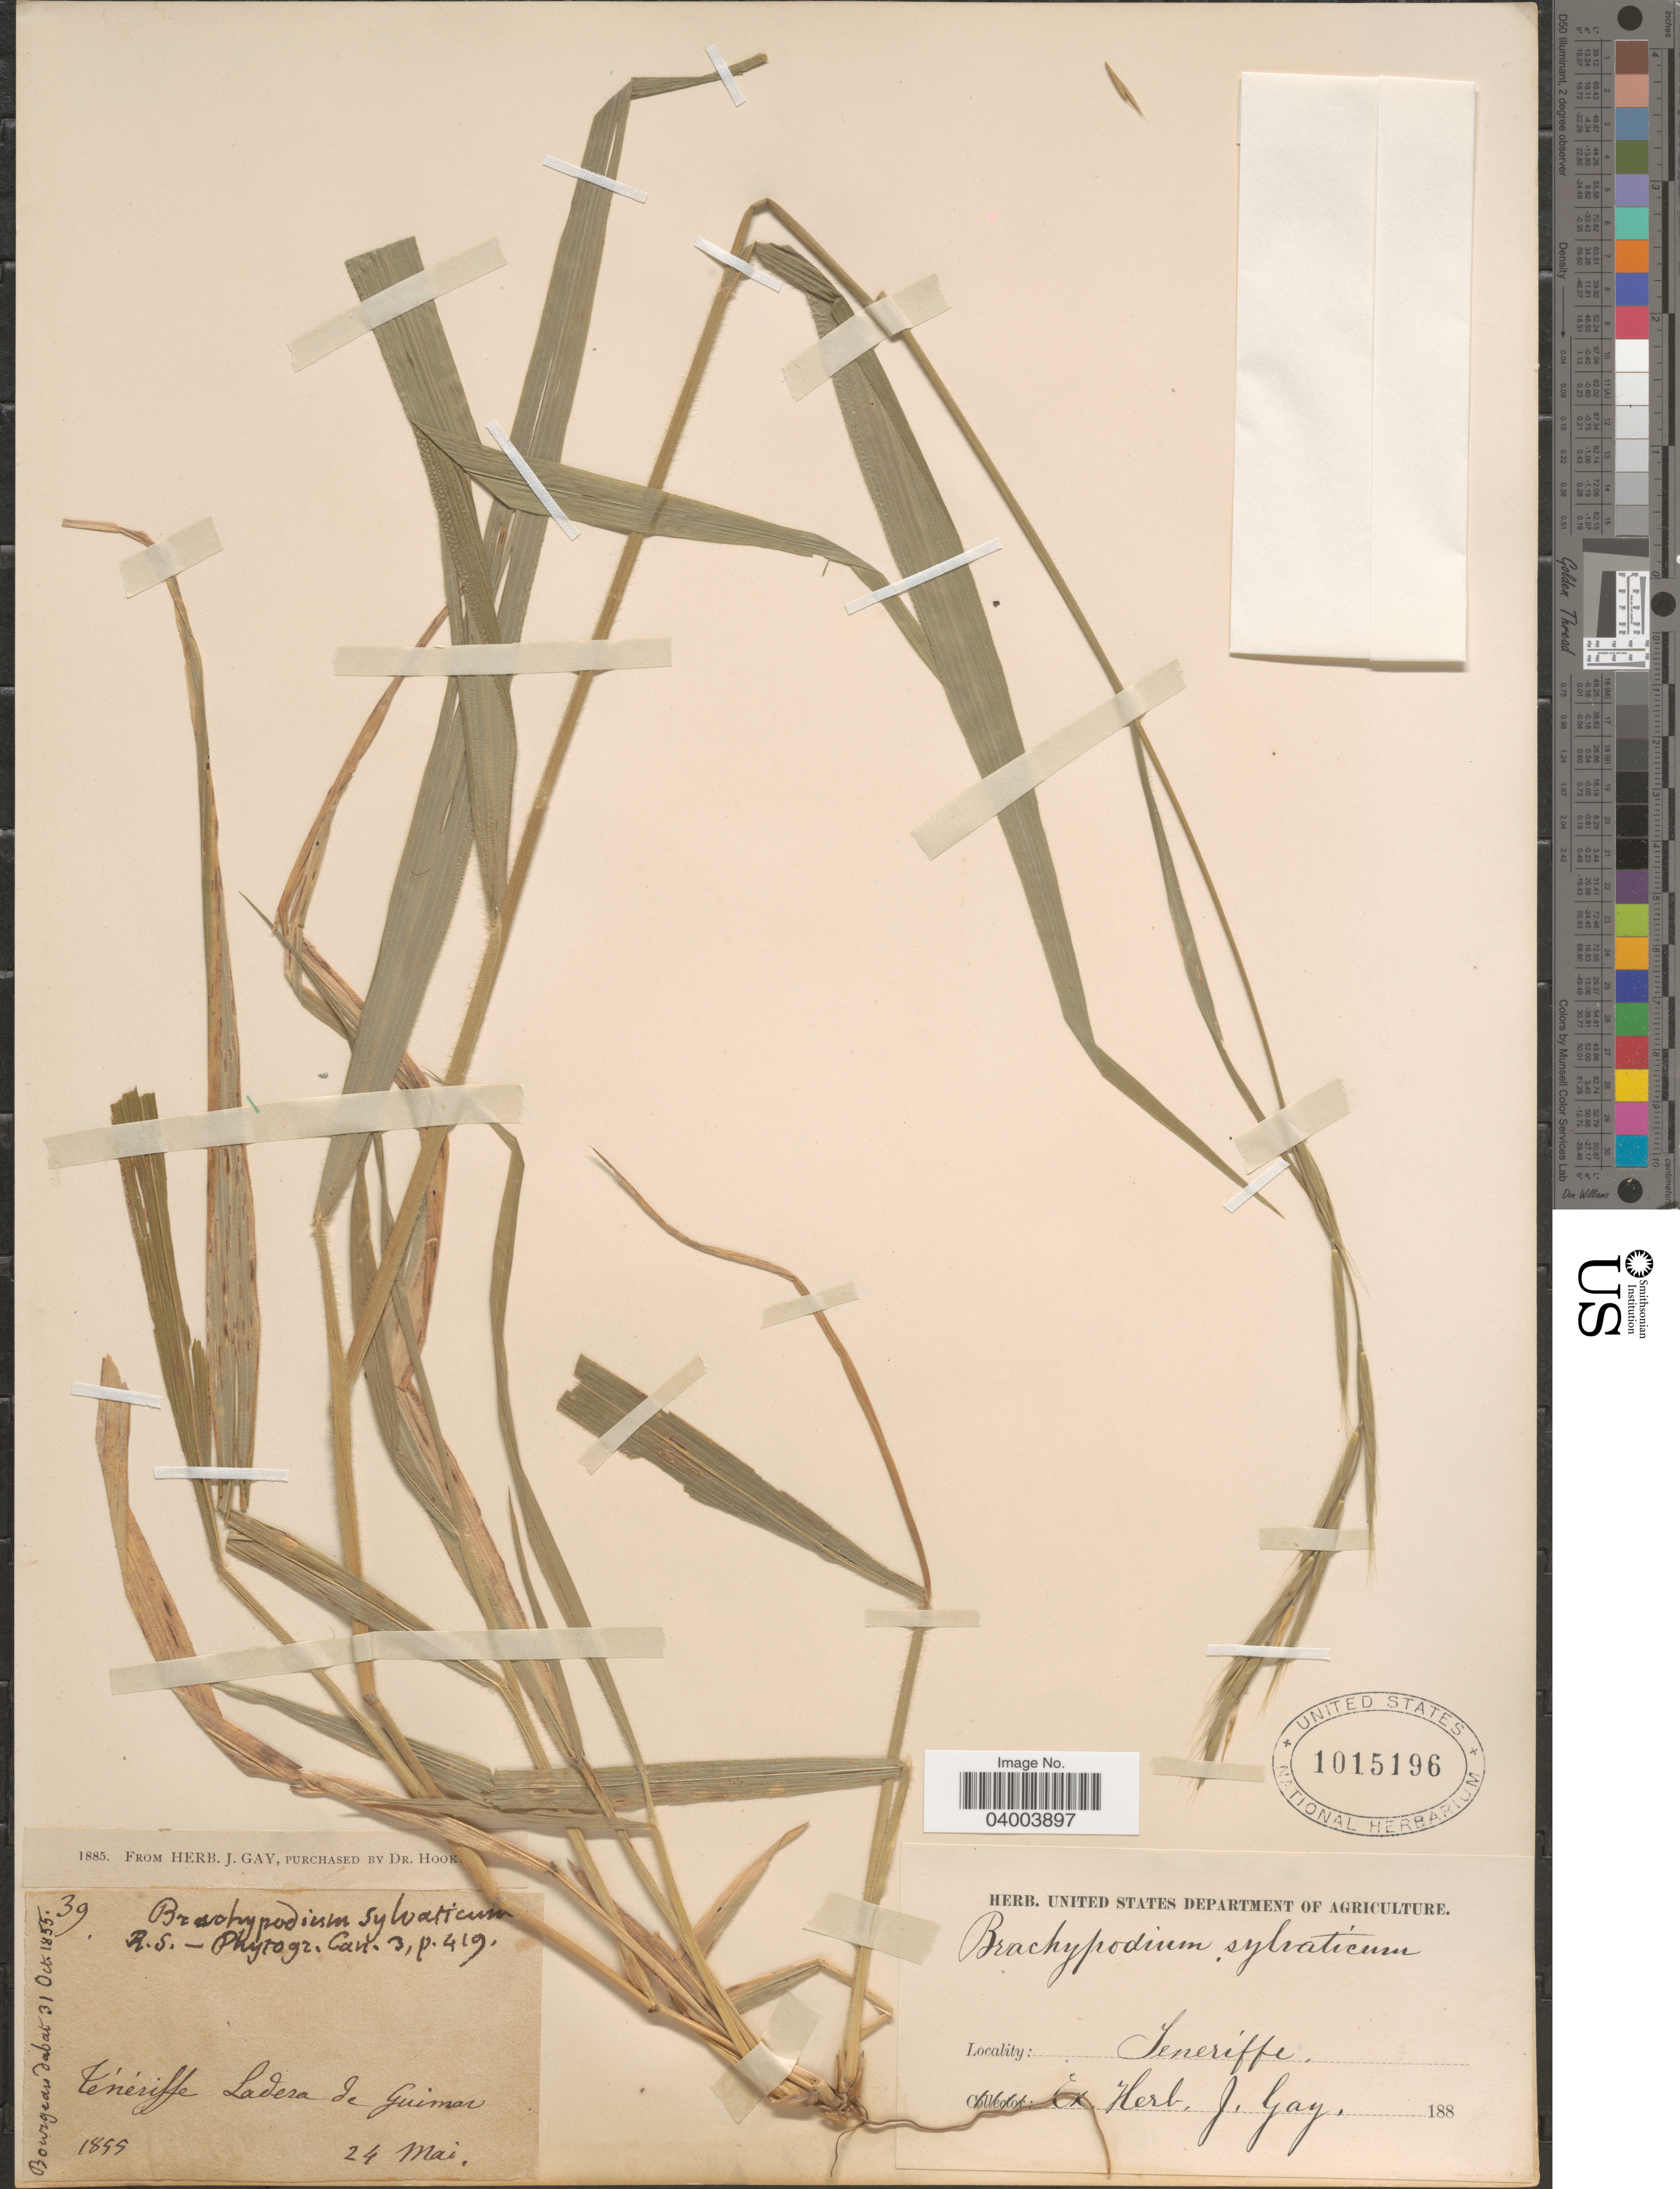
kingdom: Plantae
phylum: Tracheophyta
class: Liliopsida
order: Poales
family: Poaceae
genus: Brachypodium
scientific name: Brachypodium sylvaticum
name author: (Huds.) P. Beauv.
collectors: ex herb. J. Gay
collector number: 39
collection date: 1855-05-24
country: Spain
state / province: Canarias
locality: Ténériffe ladera de Guimar. Teneriffe.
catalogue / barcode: US 1015196